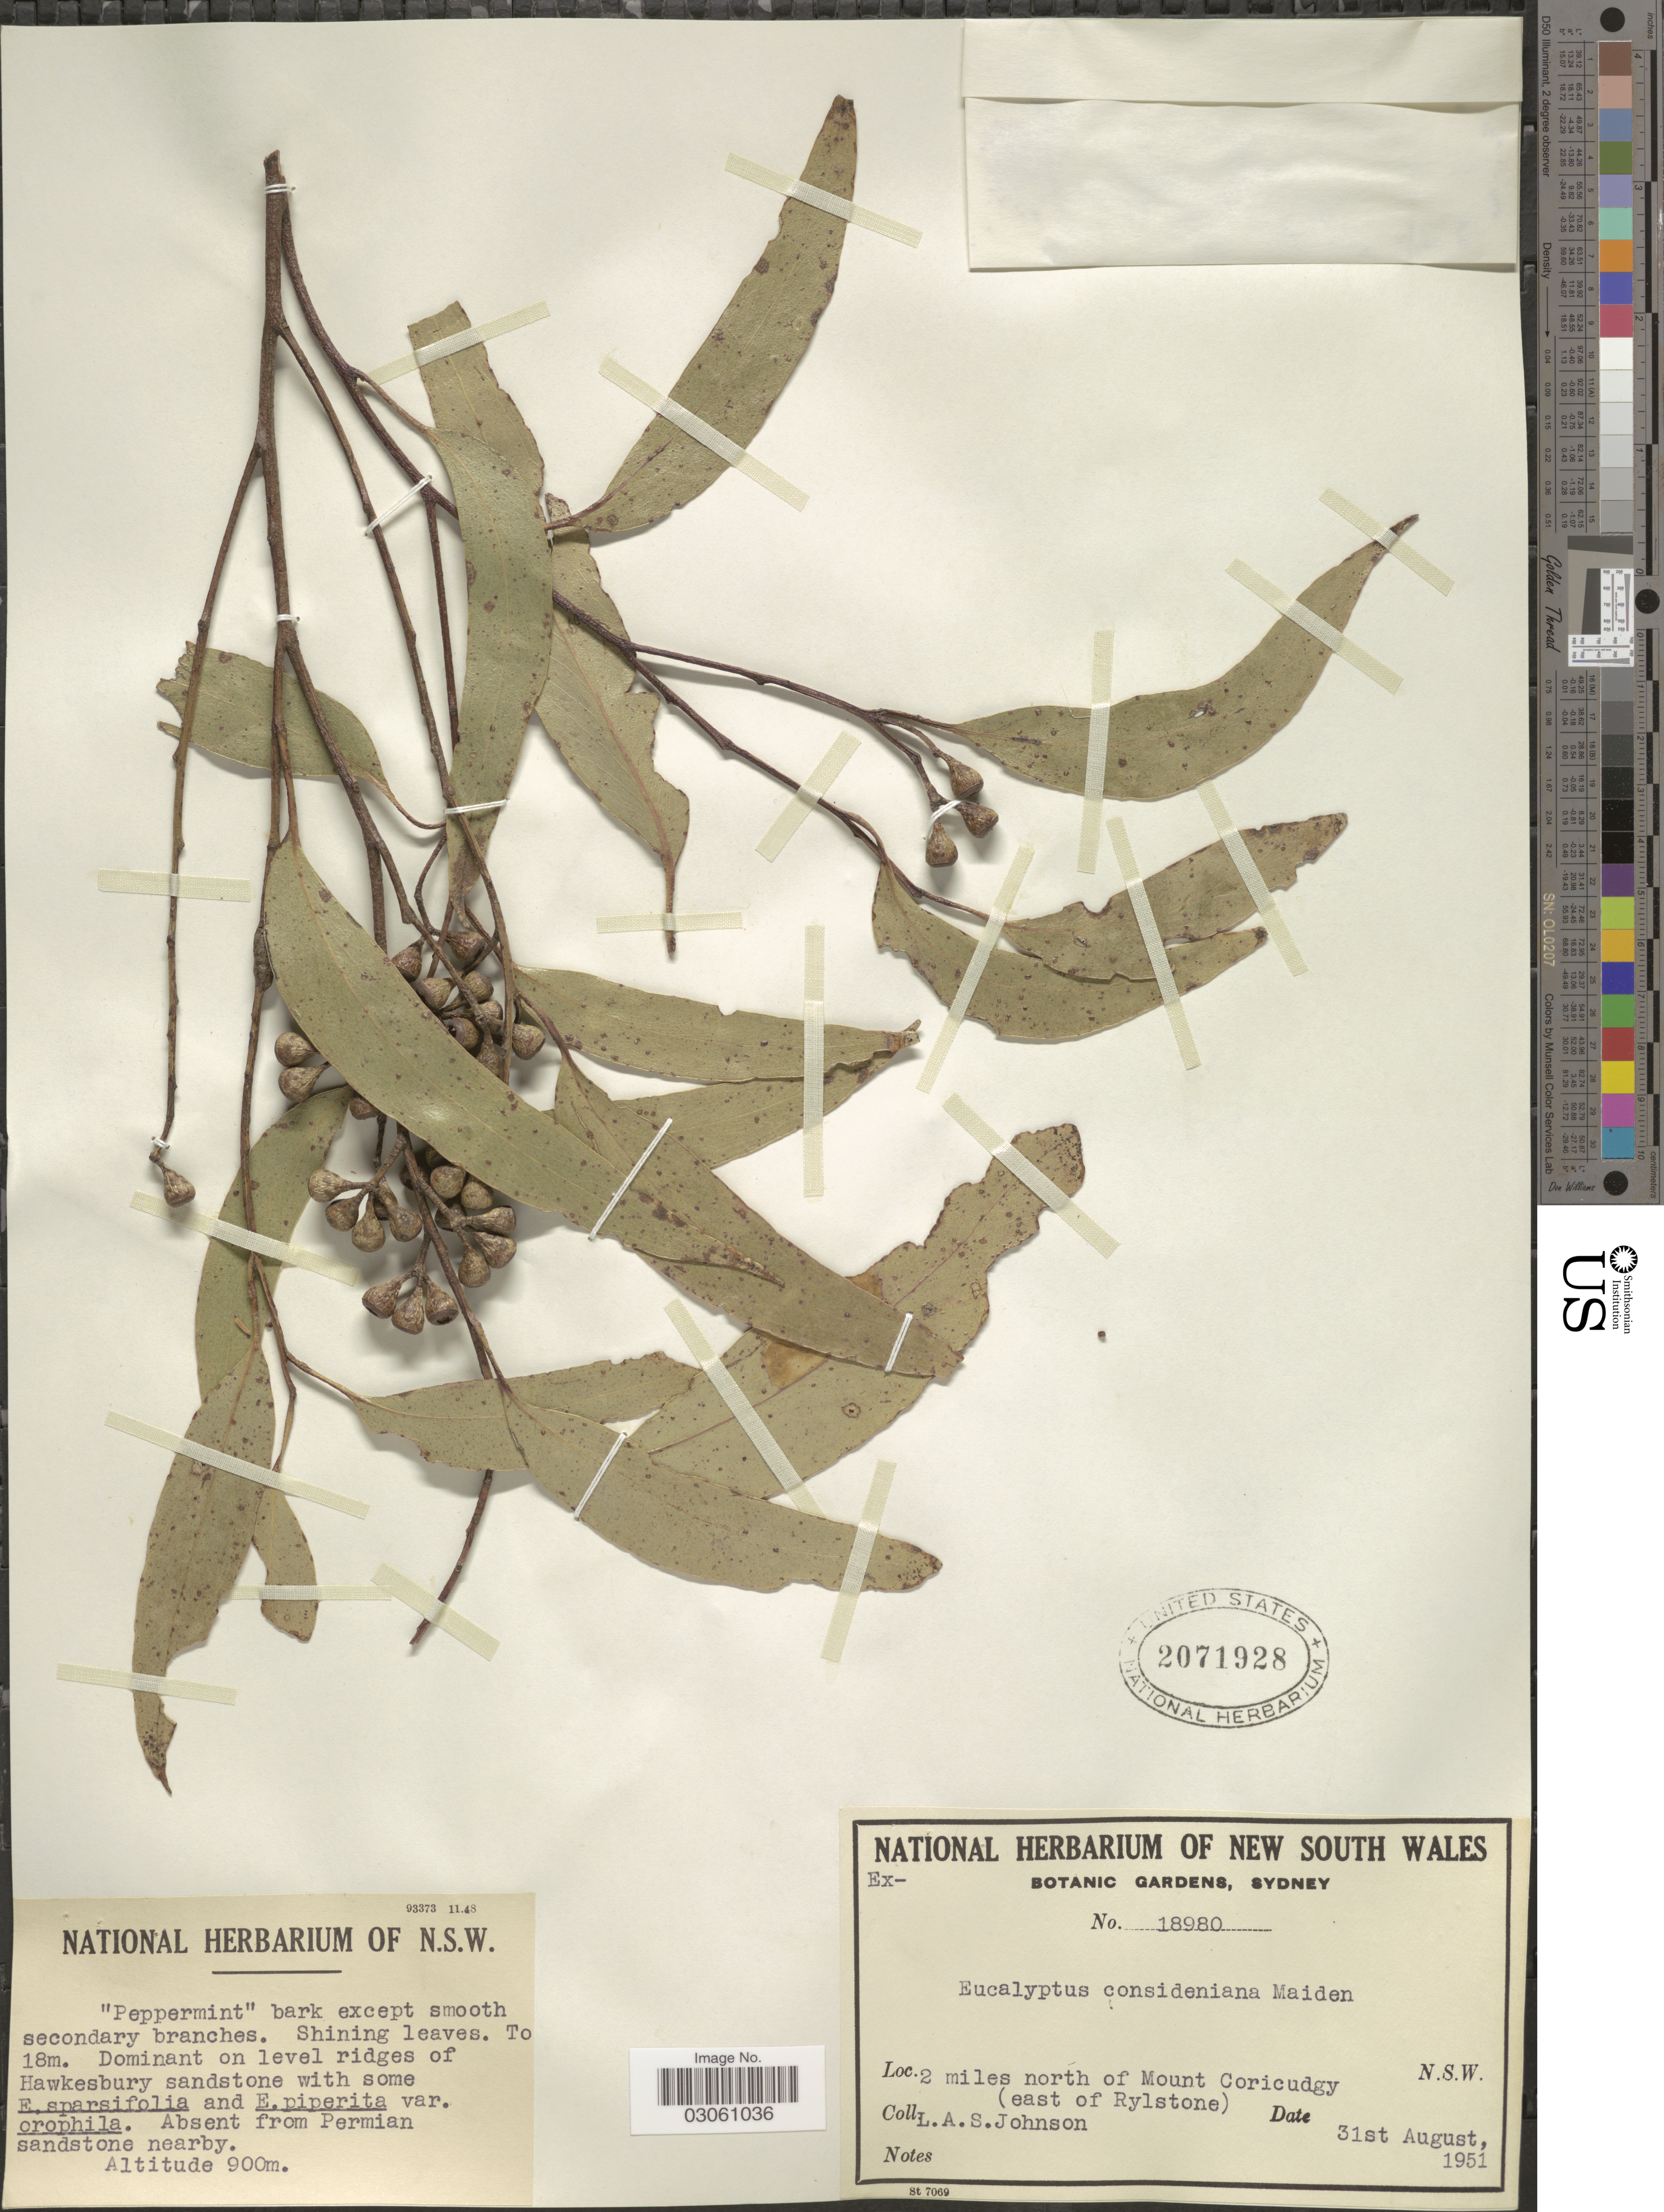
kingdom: Plantae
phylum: Tracheophyta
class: Magnoliopsida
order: Myrtales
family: Myrtaceae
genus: Eucalyptus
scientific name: Eucalyptus consideniana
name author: Maiden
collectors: L. A. S. Johnson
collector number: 18980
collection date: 1951-08-31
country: Australia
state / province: New South Wales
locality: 2 miles north of Mount Coricudgy (east of Rylstone).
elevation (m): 900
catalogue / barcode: US 2071928